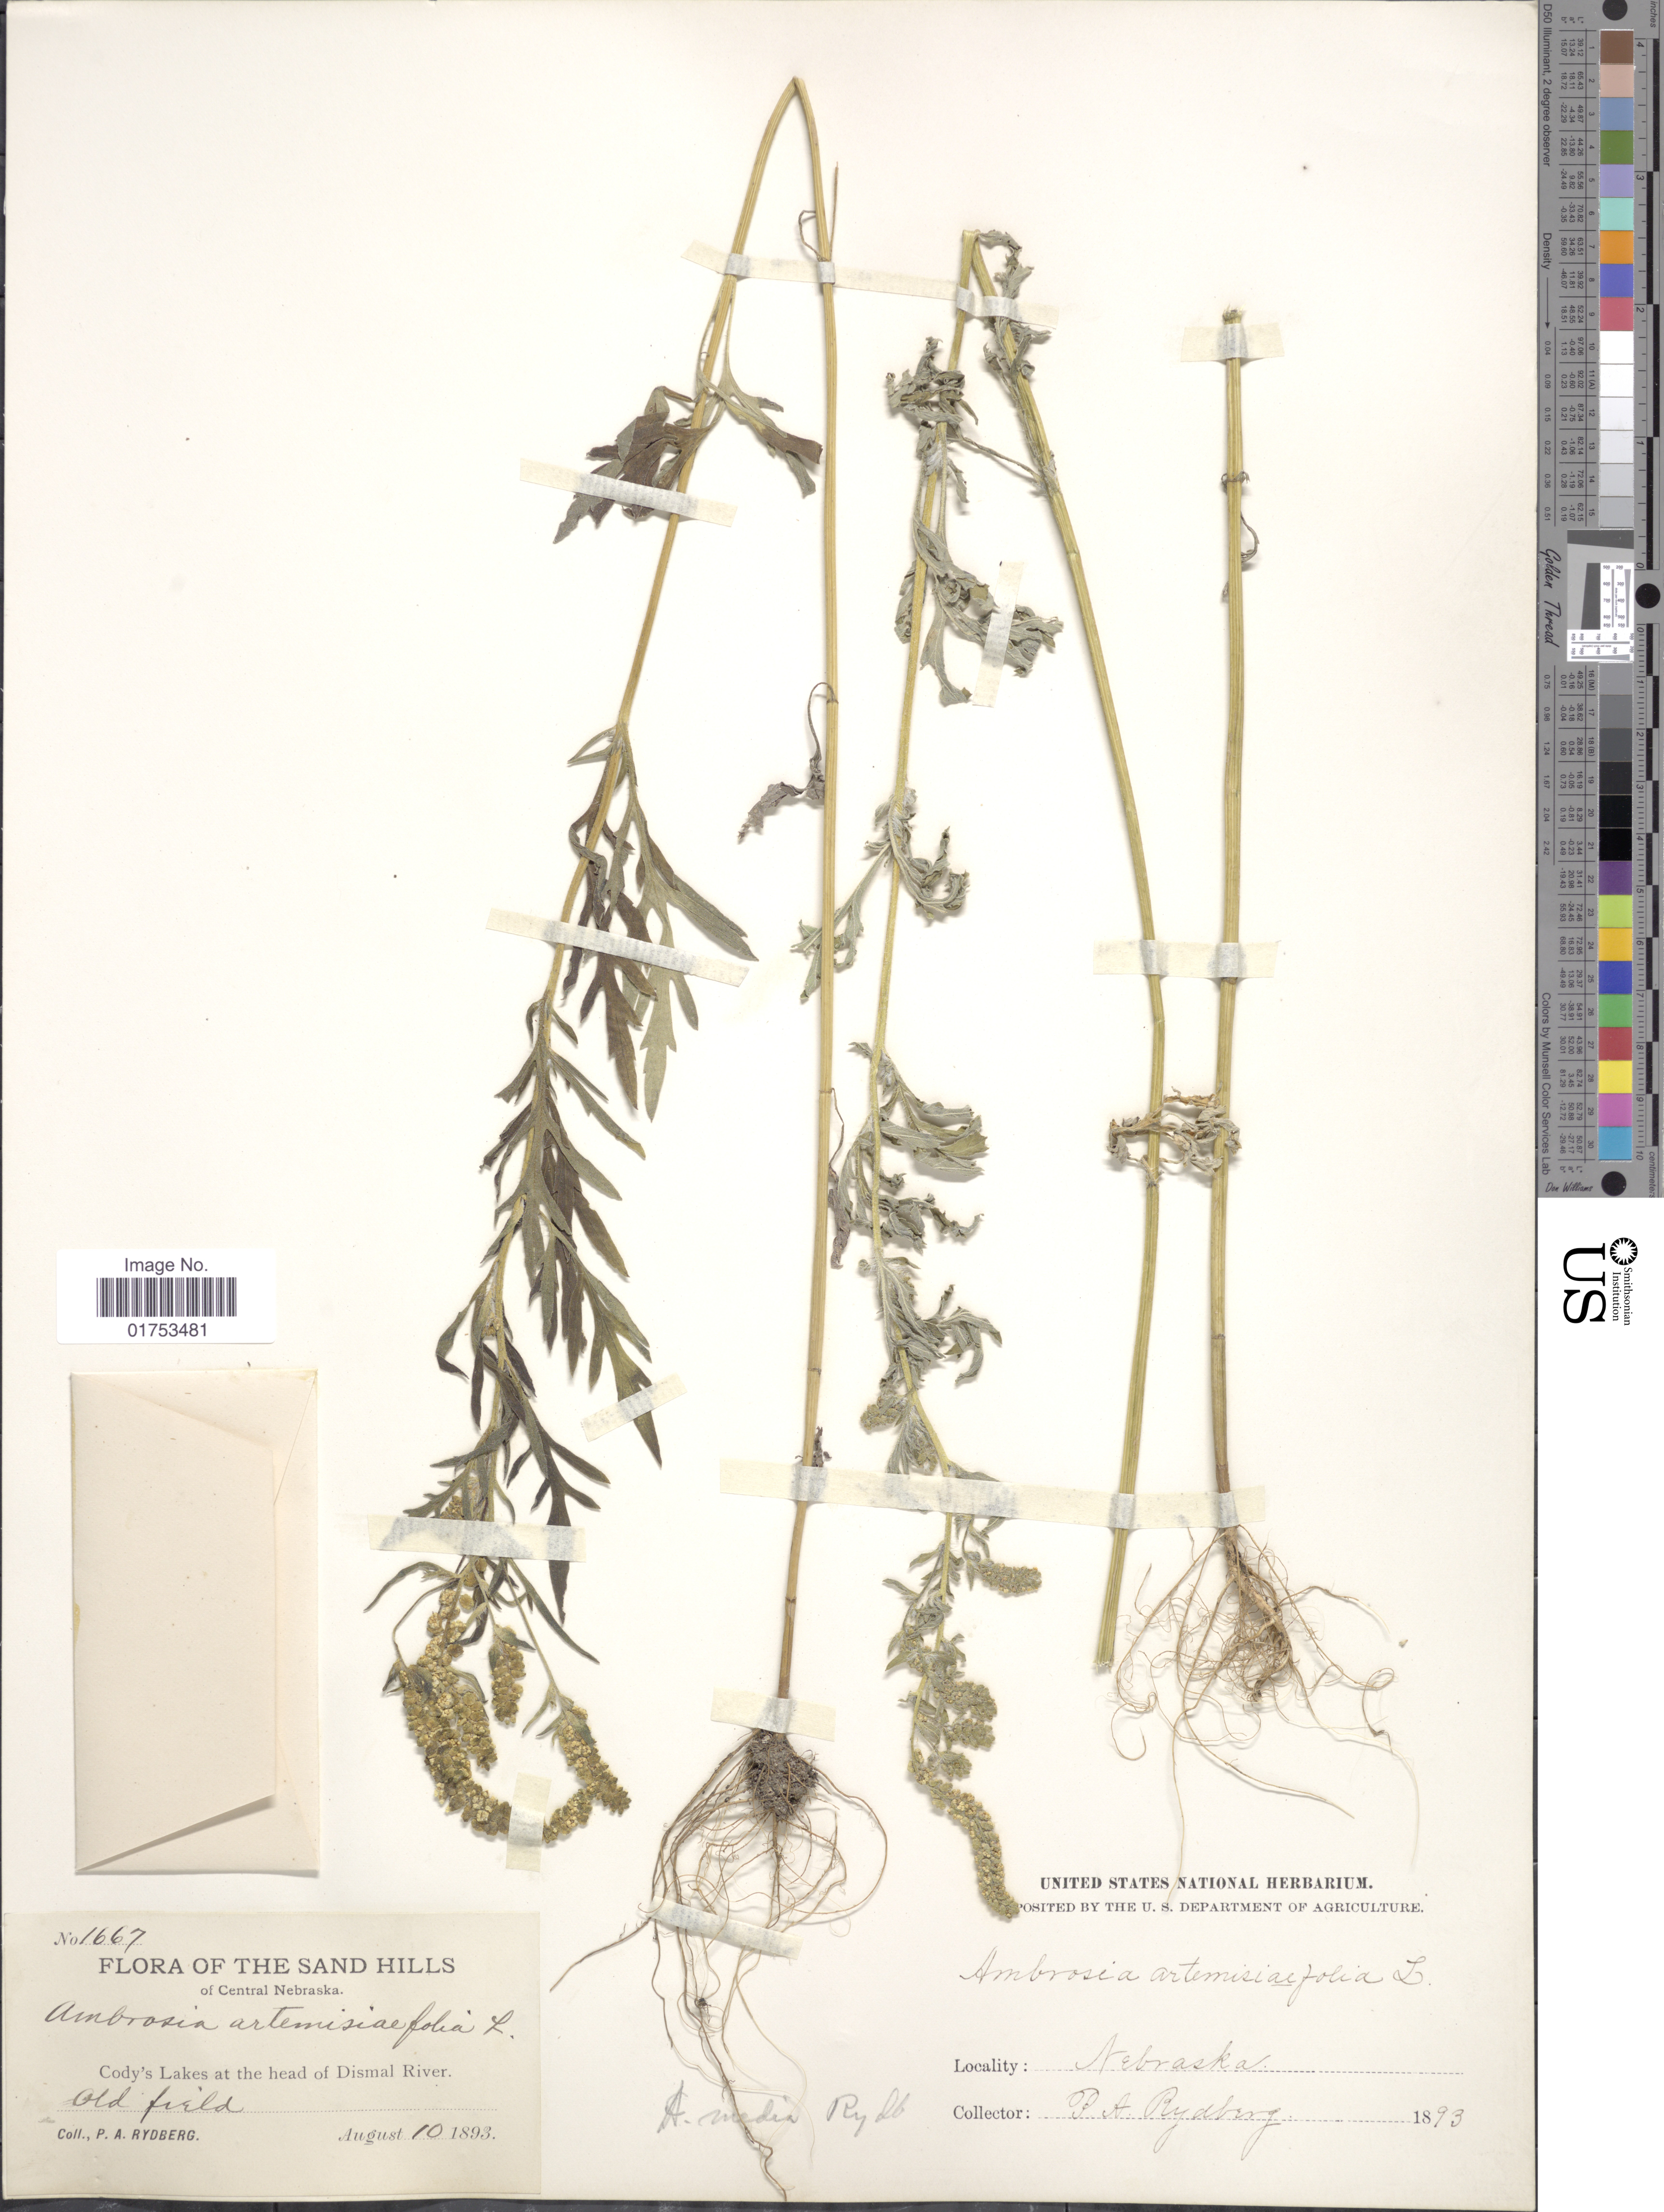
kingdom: Plantae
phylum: Tracheophyta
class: Magnoliopsida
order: Asterales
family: Asteraceae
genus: Ambrosia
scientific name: Ambrosia media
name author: Rydb.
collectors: P. A. Rydberg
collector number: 1667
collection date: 1893-08-10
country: United States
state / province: Nebraska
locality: The Sand Hills, Central Nebraska, Cody's Lakes at the head of Dismal River